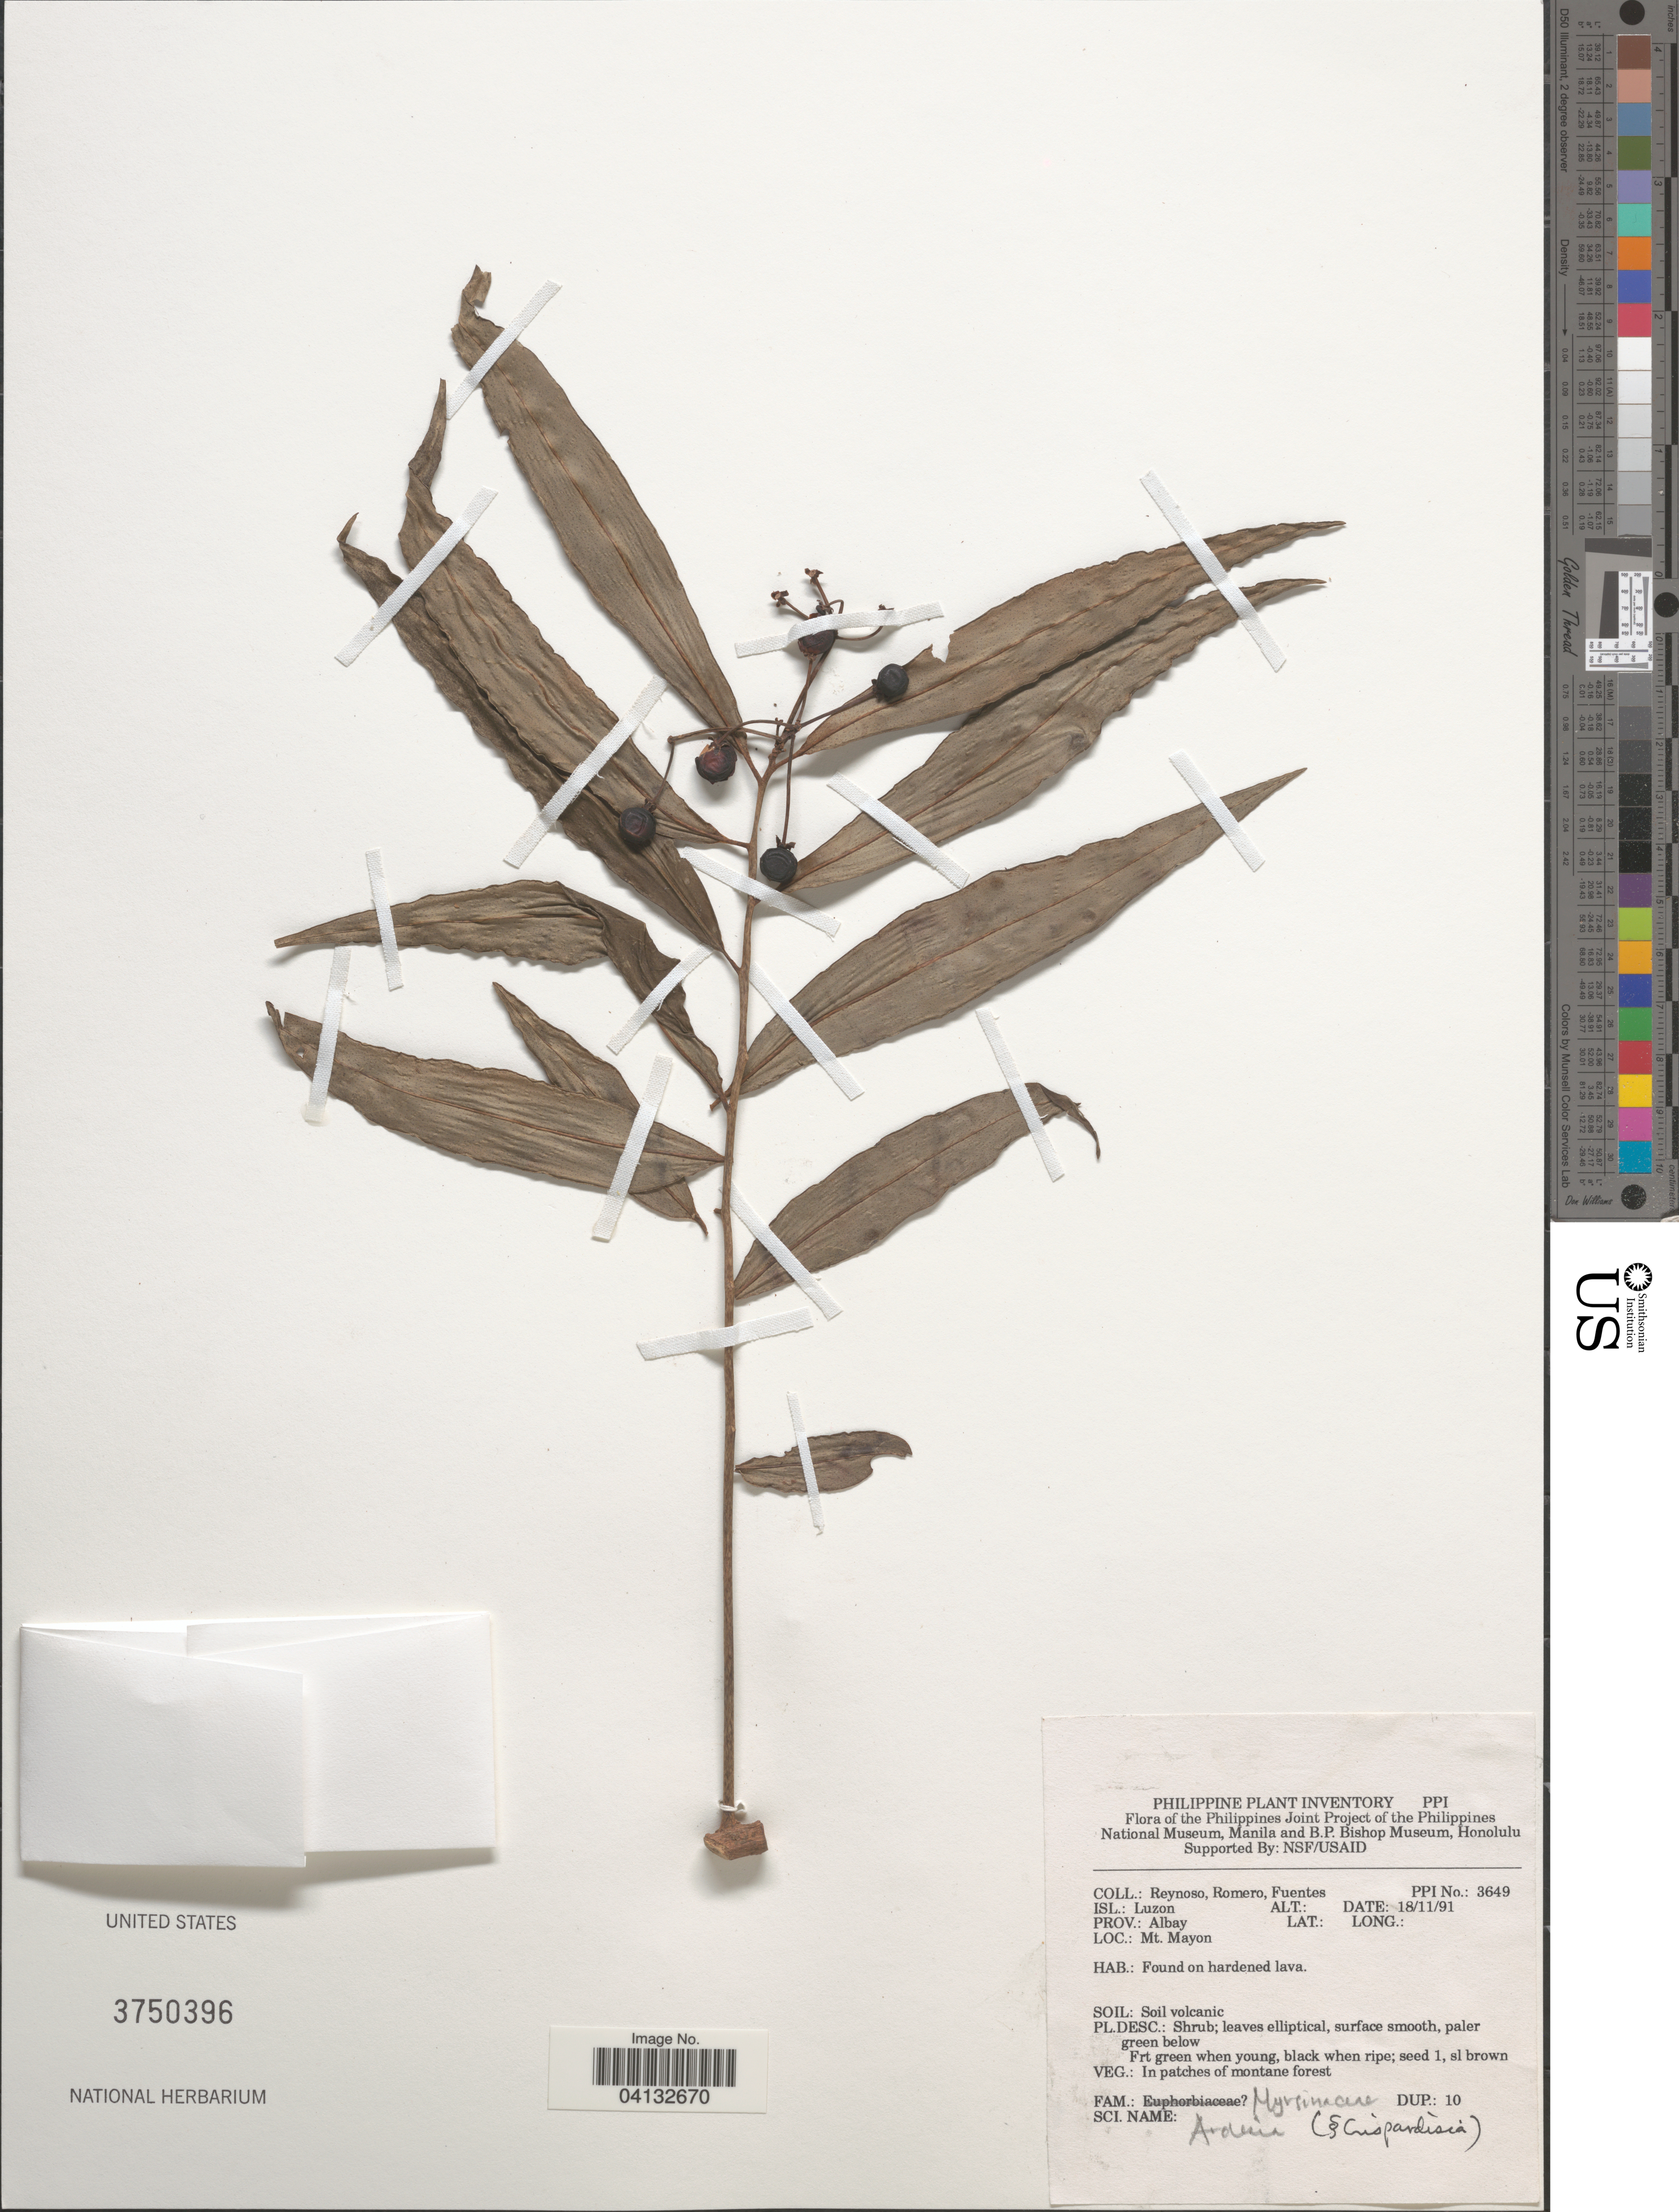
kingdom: Plantae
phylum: Tracheophyta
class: Magnoliopsida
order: Ericales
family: Primulaceae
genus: Ardisia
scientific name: Ardisia sp.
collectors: E. Reynoso, -. Romero & -. Fuentes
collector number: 3649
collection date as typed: Transcribed d/m/y: 18/11/91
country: Philippines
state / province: Bicol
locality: Isl.: Luzon. Prov.: Albay. Mt. Mayon.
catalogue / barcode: US 3750396